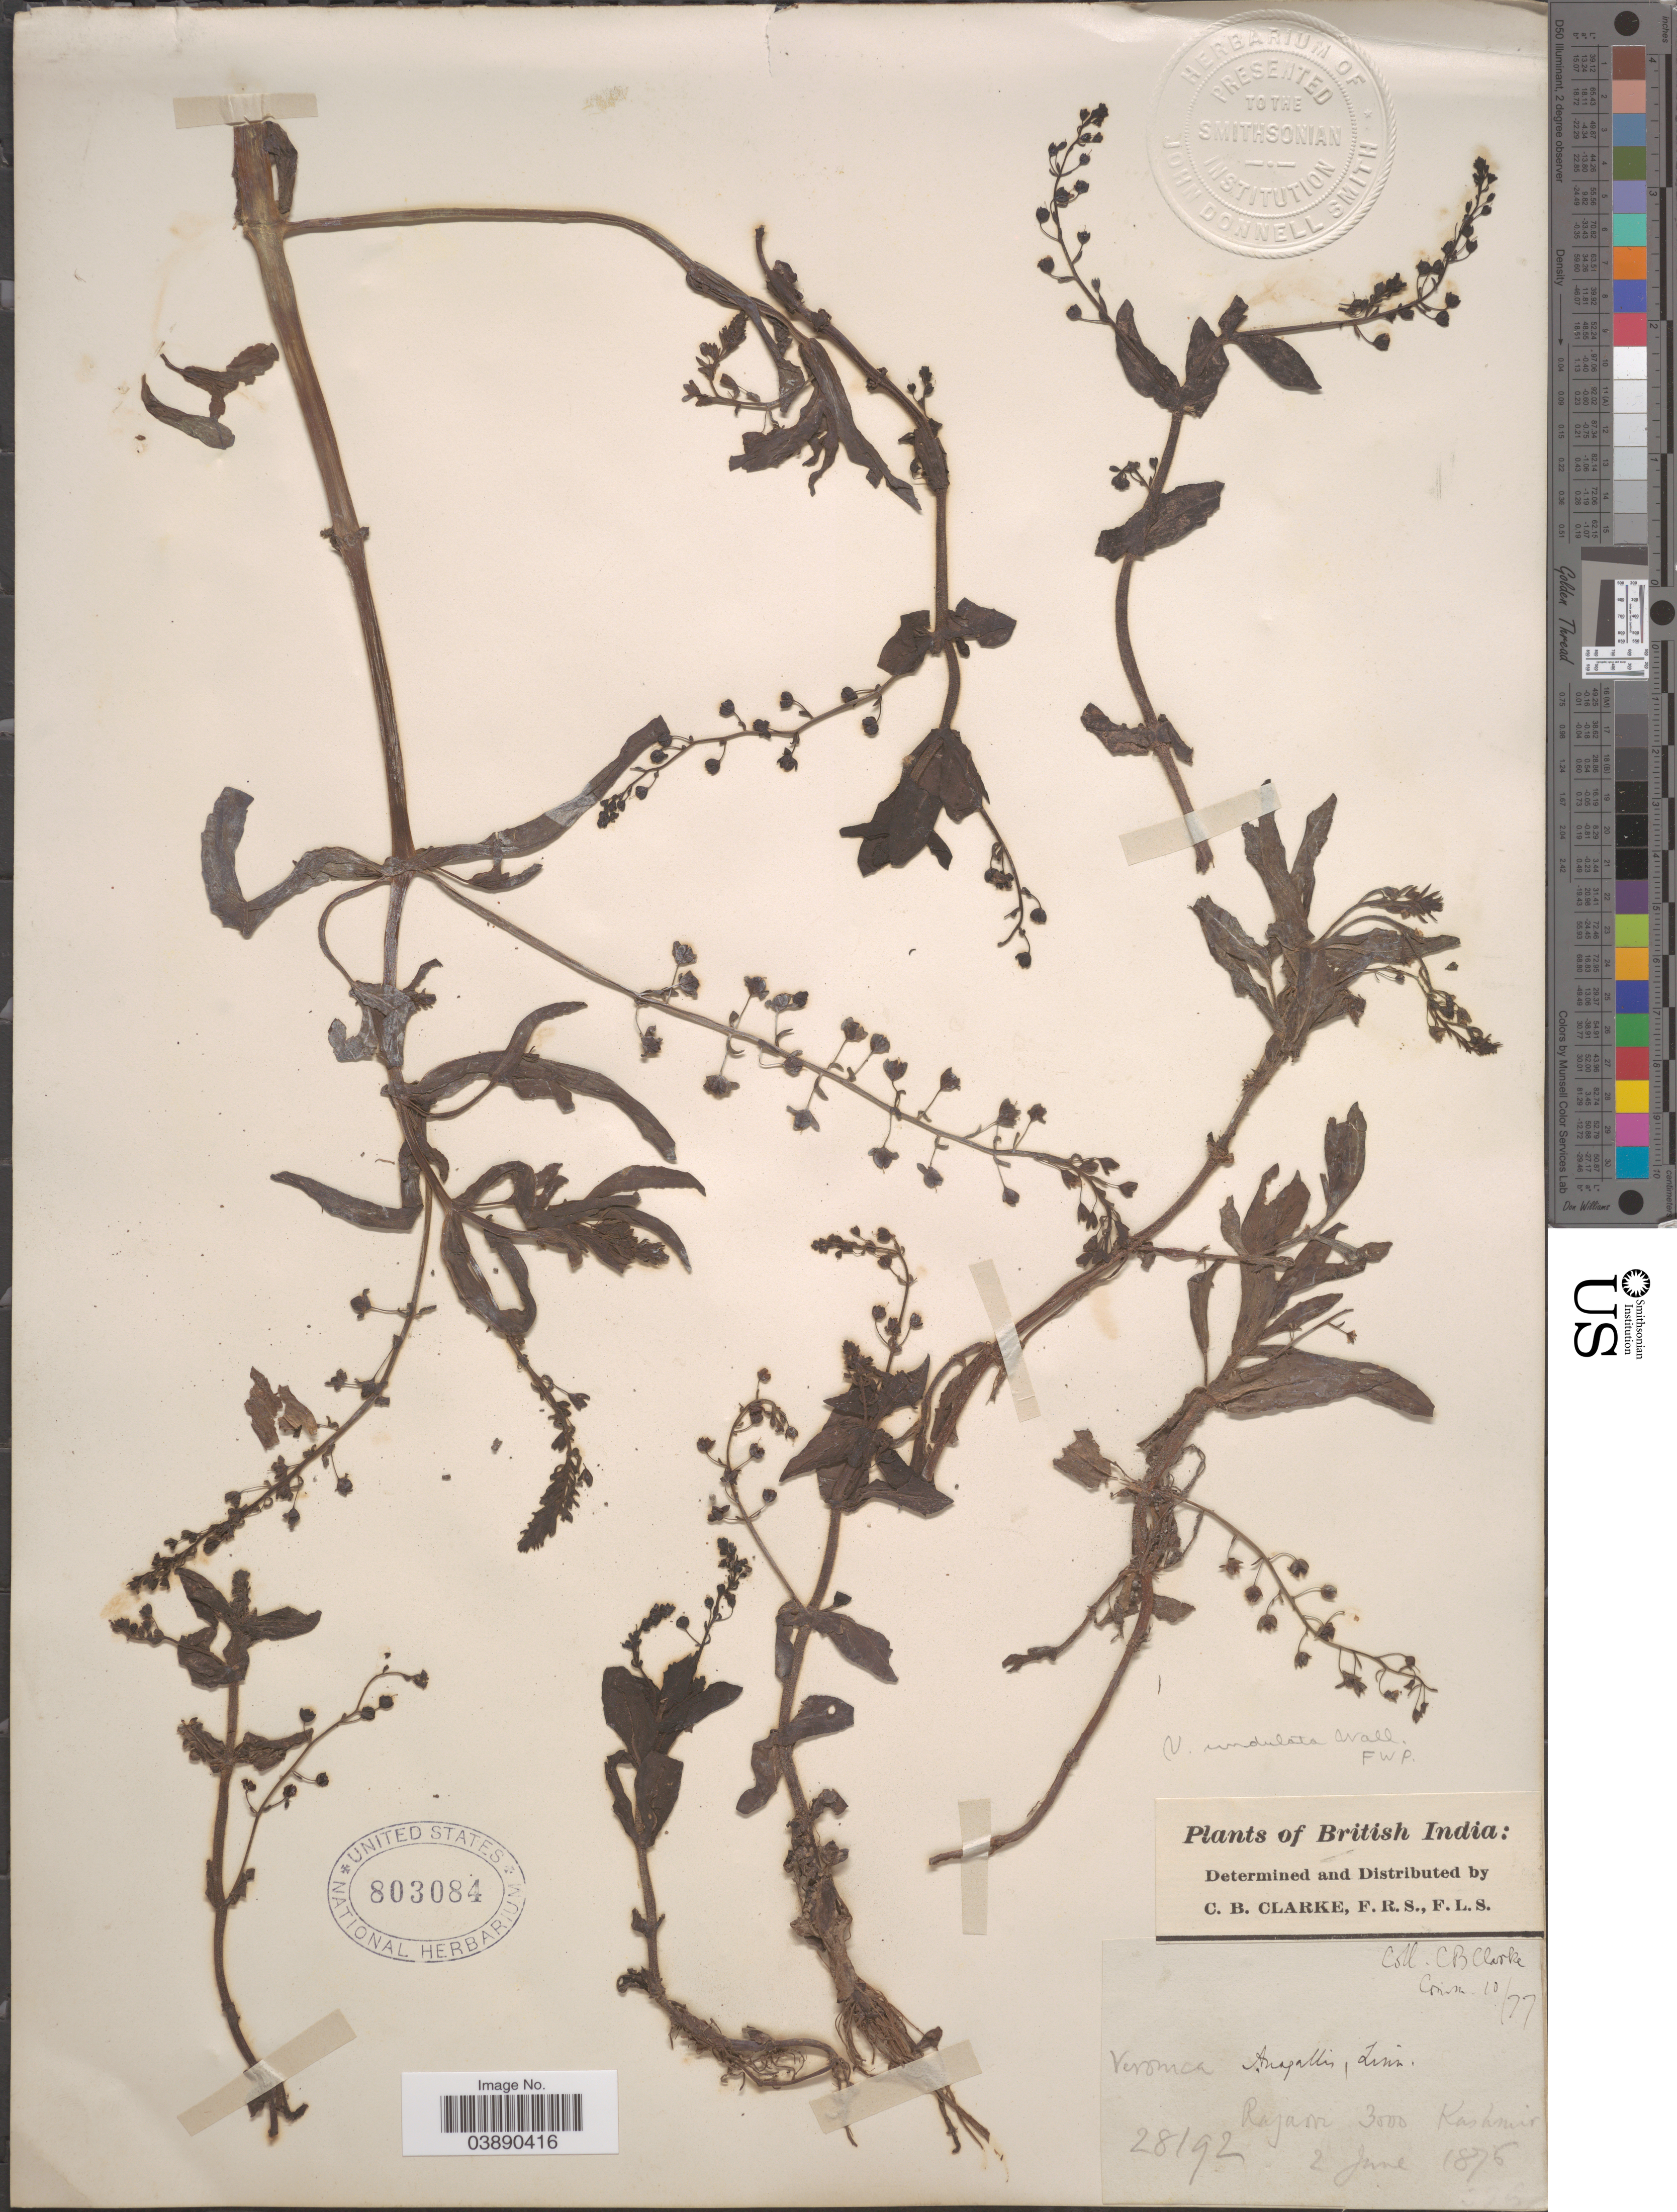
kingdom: Plantae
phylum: Tracheophyta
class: Magnoliopsida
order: Lamiales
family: Plantaginaceae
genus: Veronica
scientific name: Veronica undulata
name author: Wall.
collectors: C. B. Clarke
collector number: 28192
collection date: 1876-06-02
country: India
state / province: Jammu and Kashmir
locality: British India. Rajaori Kashmir.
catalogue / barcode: US 803084